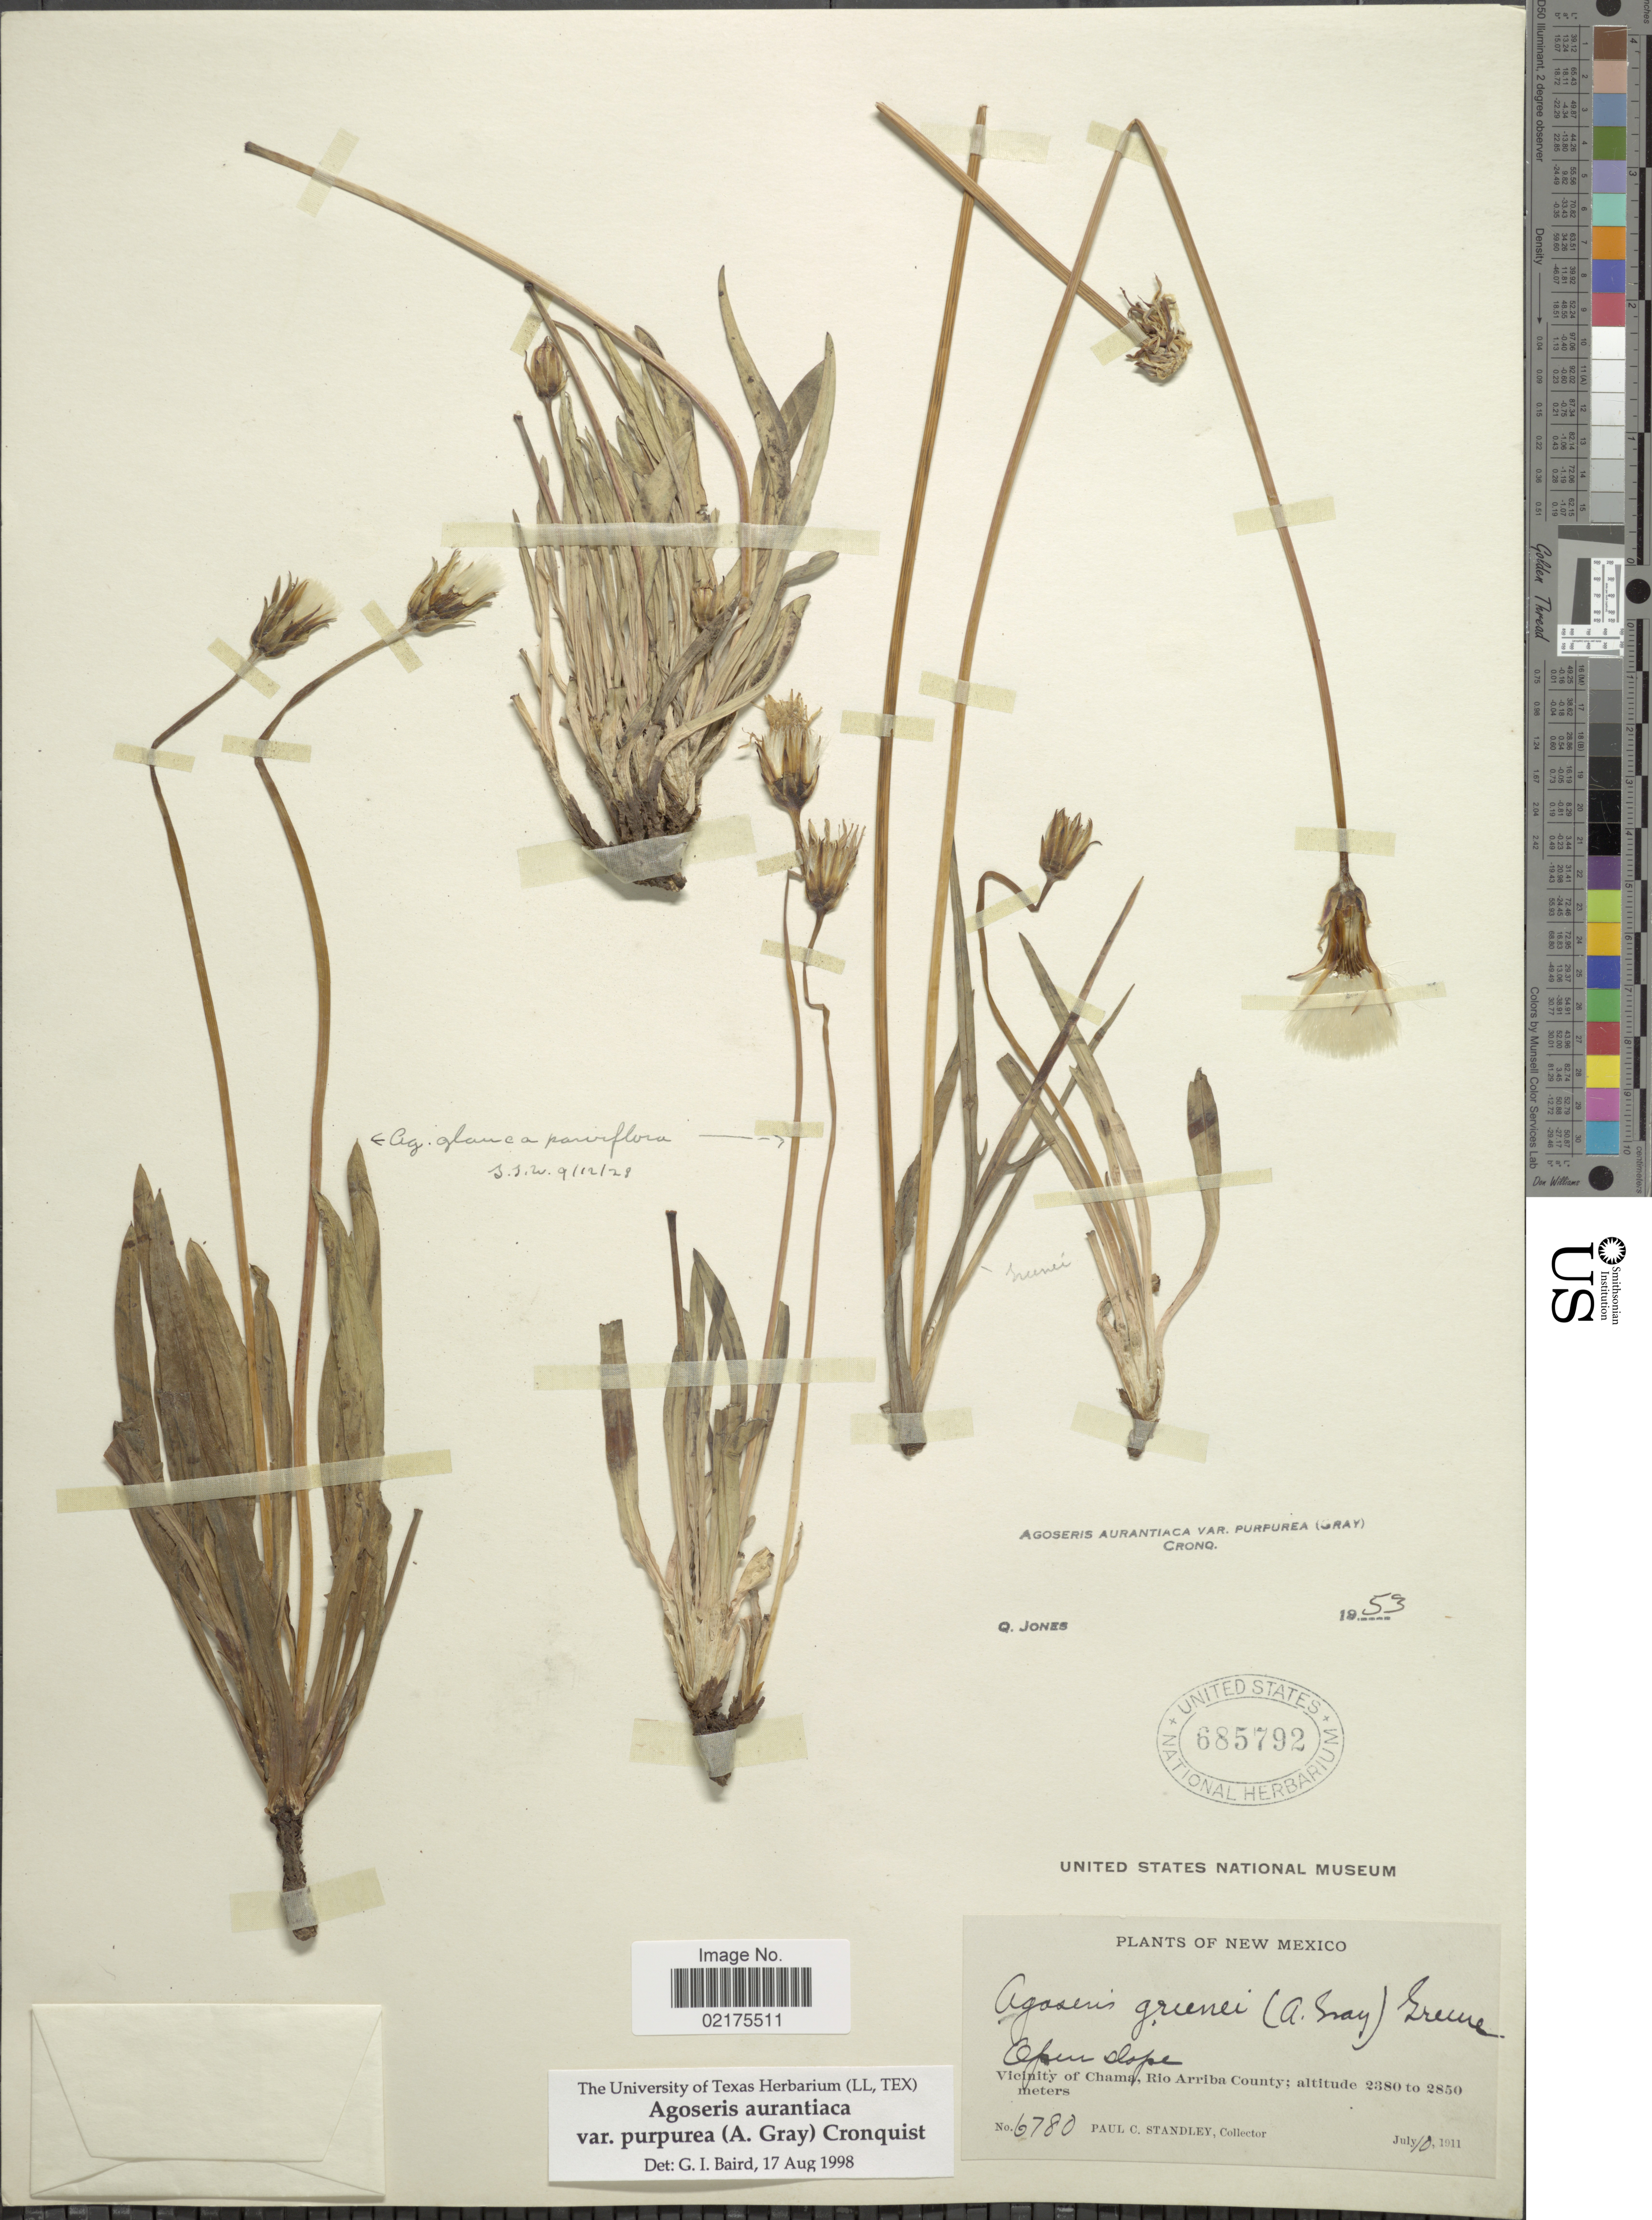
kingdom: Plantae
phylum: Tracheophyta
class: Magnoliopsida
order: Asterales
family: Asteraceae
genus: Agoseris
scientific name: Agoseris aurantiaca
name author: (Hook.) Greene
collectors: P. C. Standley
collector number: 6780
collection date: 1911-07-10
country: United States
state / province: New Mexico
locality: Open slope/ Vicinity of Chama, Rio Arriba County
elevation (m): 2380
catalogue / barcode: US 685792